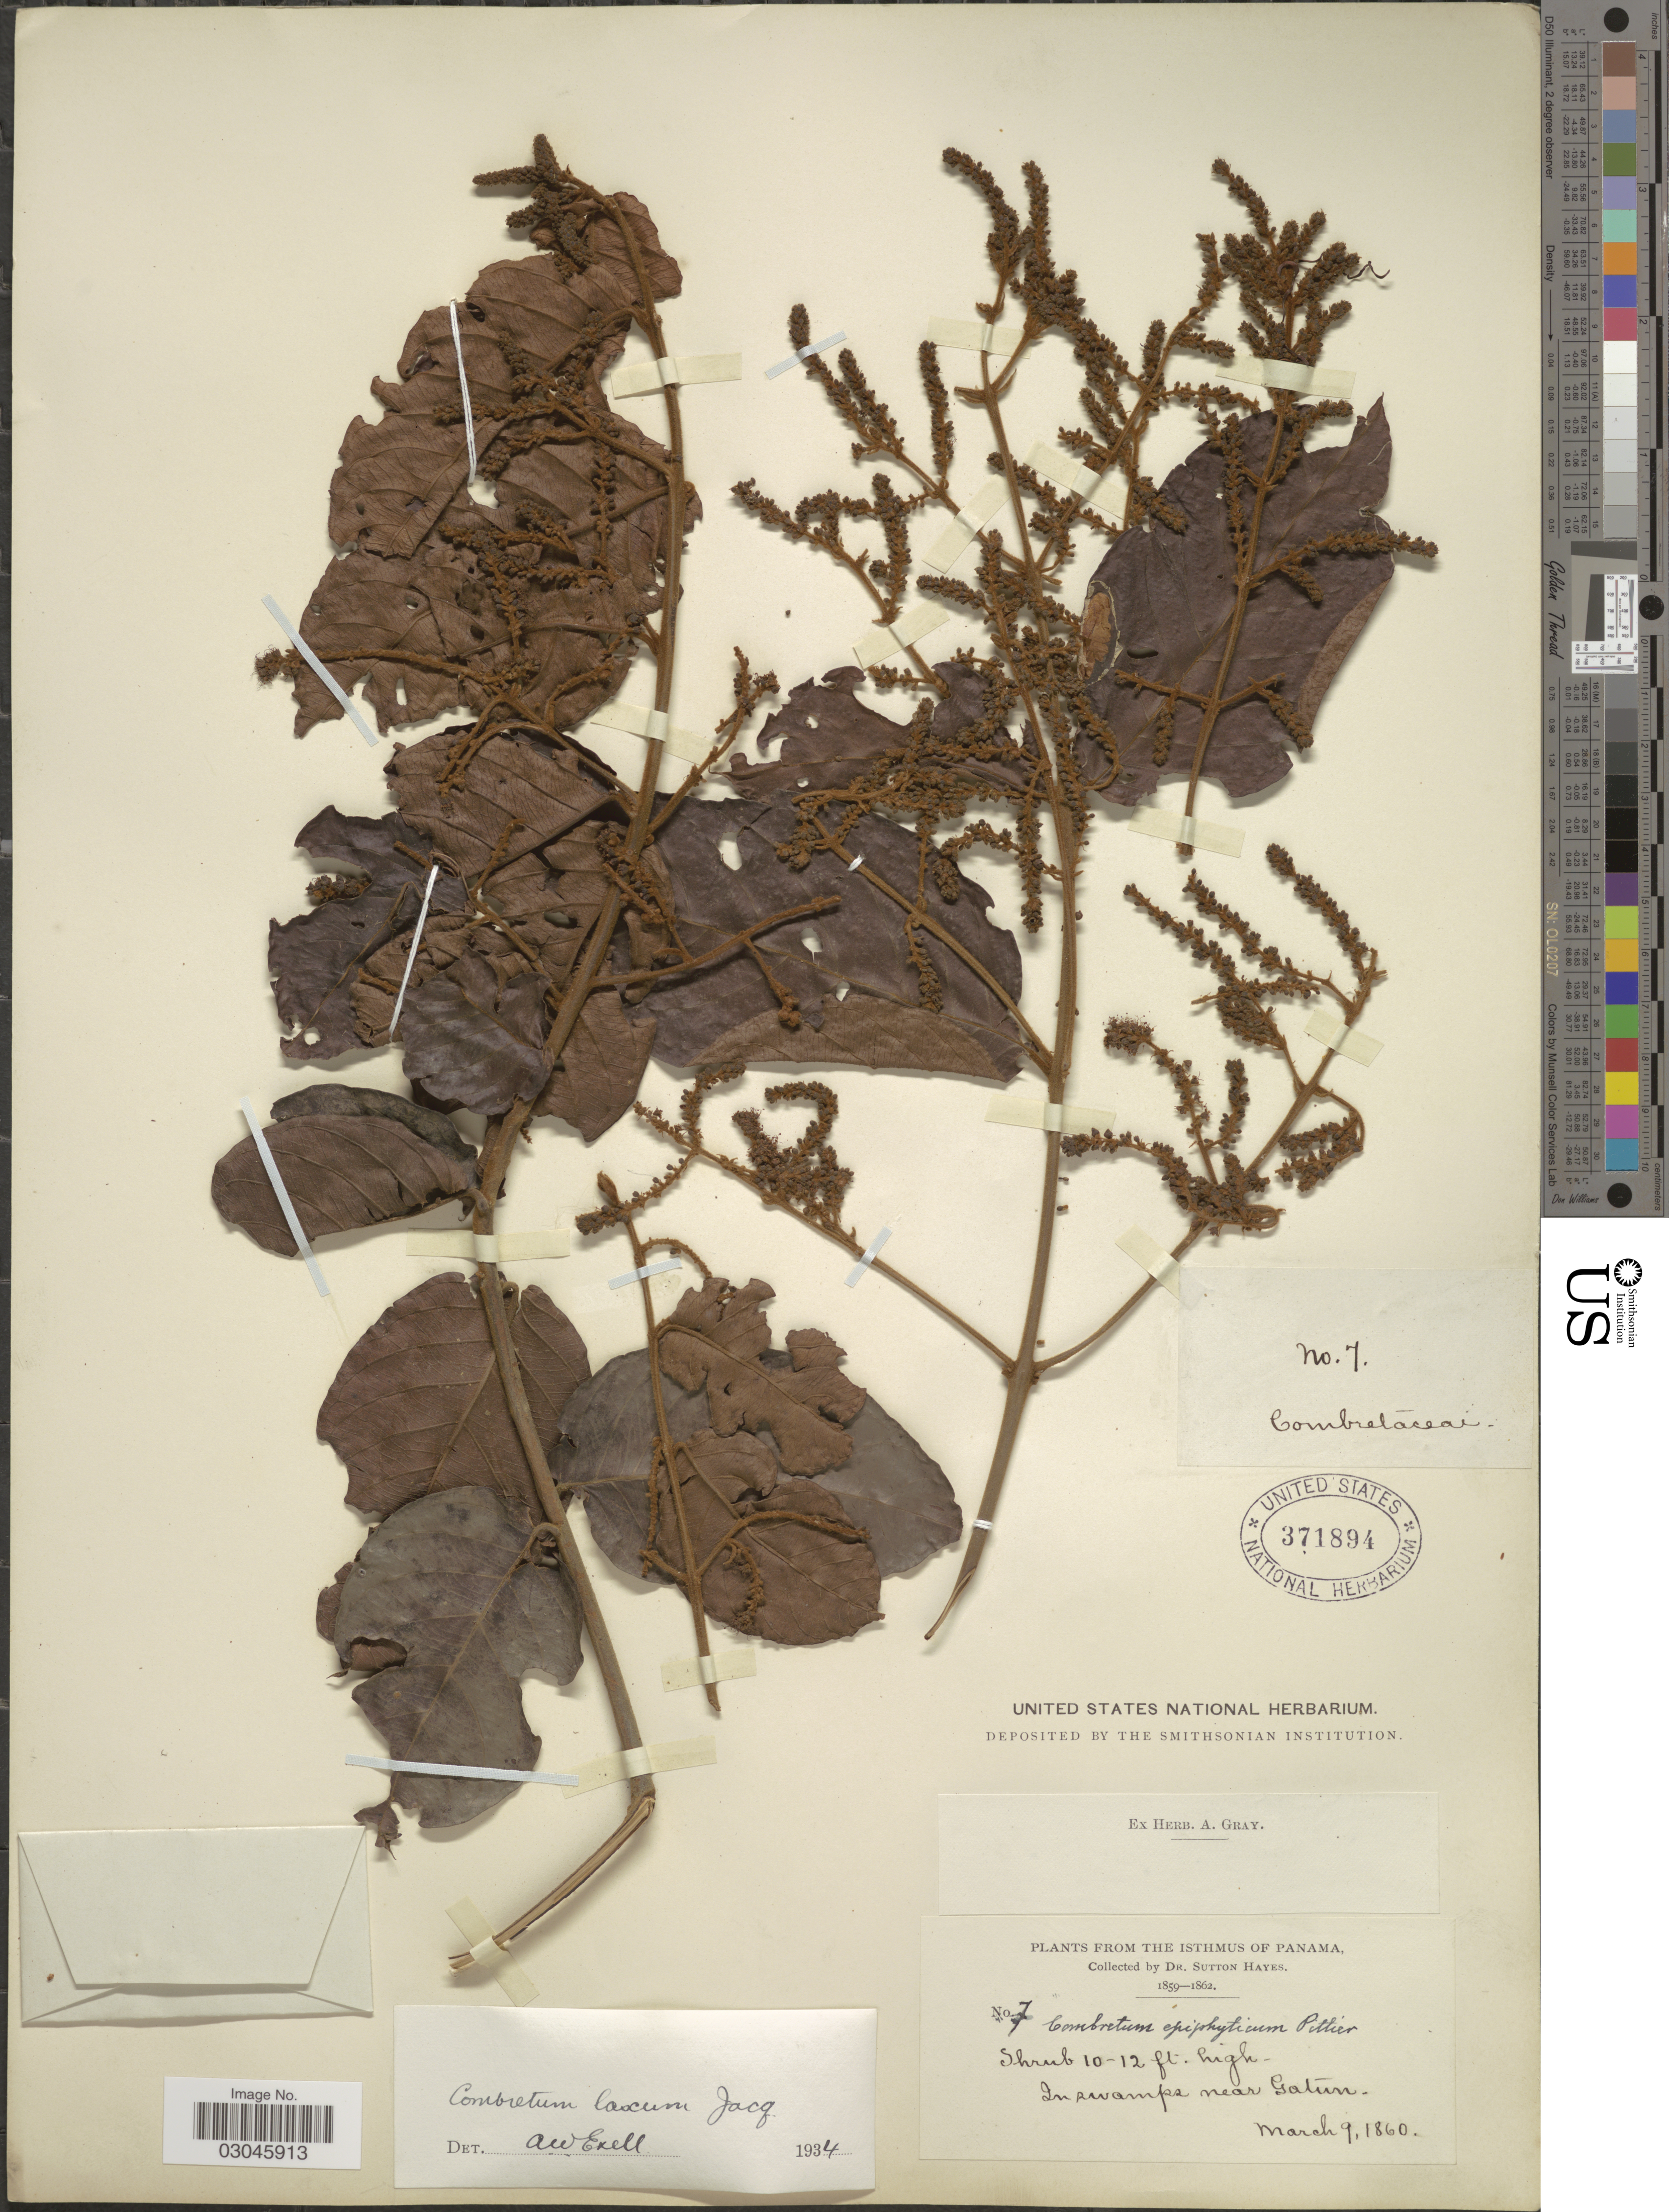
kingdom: Plantae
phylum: Tracheophyta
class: Magnoliopsida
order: Myrtales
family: Combretaceae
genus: Combretum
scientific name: Combretum laxum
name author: Jacq.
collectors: S. Hayes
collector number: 7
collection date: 1860-03-09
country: Panama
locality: In swamps near Gatún.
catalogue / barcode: US 371894